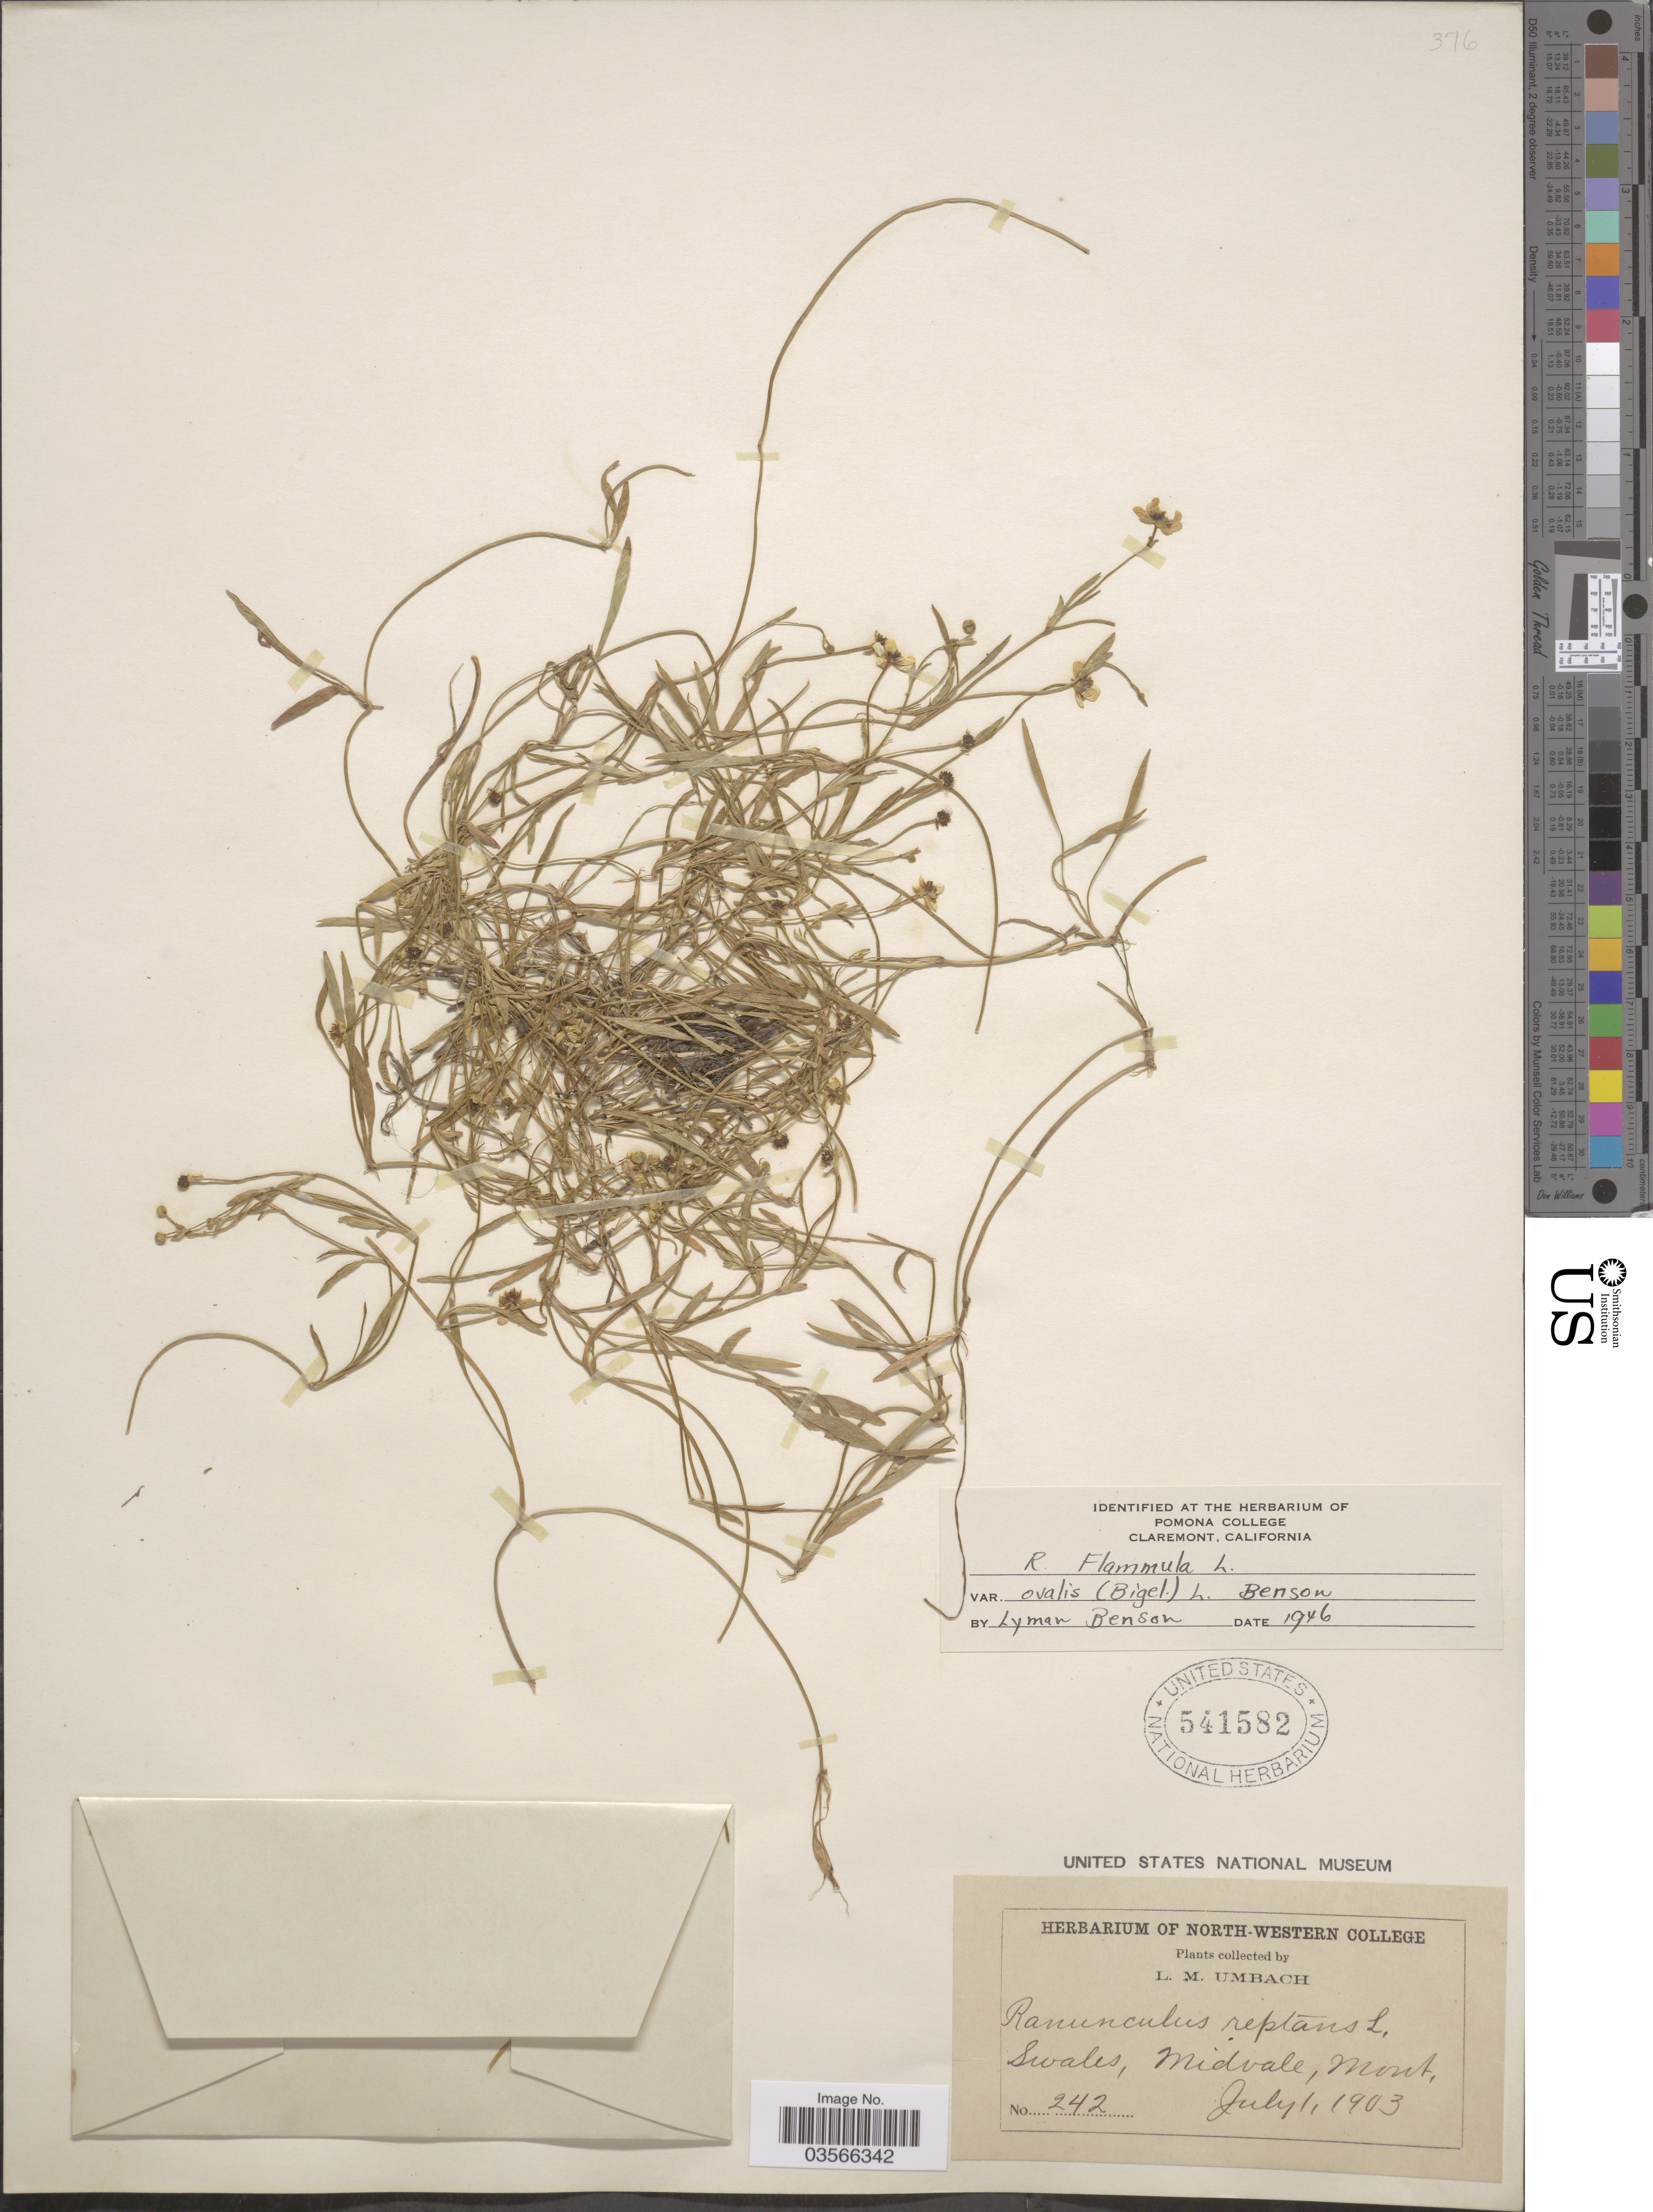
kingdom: Plantae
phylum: Tracheophyta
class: Magnoliopsida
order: Ranunculales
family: Ranunculaceae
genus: Ranunculus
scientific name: Ranunculus flammula var. ovalis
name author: (J.M. Bigelow) L.D. Benson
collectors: L. M. Umbach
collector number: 242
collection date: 1903-07-01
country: United States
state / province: Montana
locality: Swales, Midvale.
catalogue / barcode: US 541582